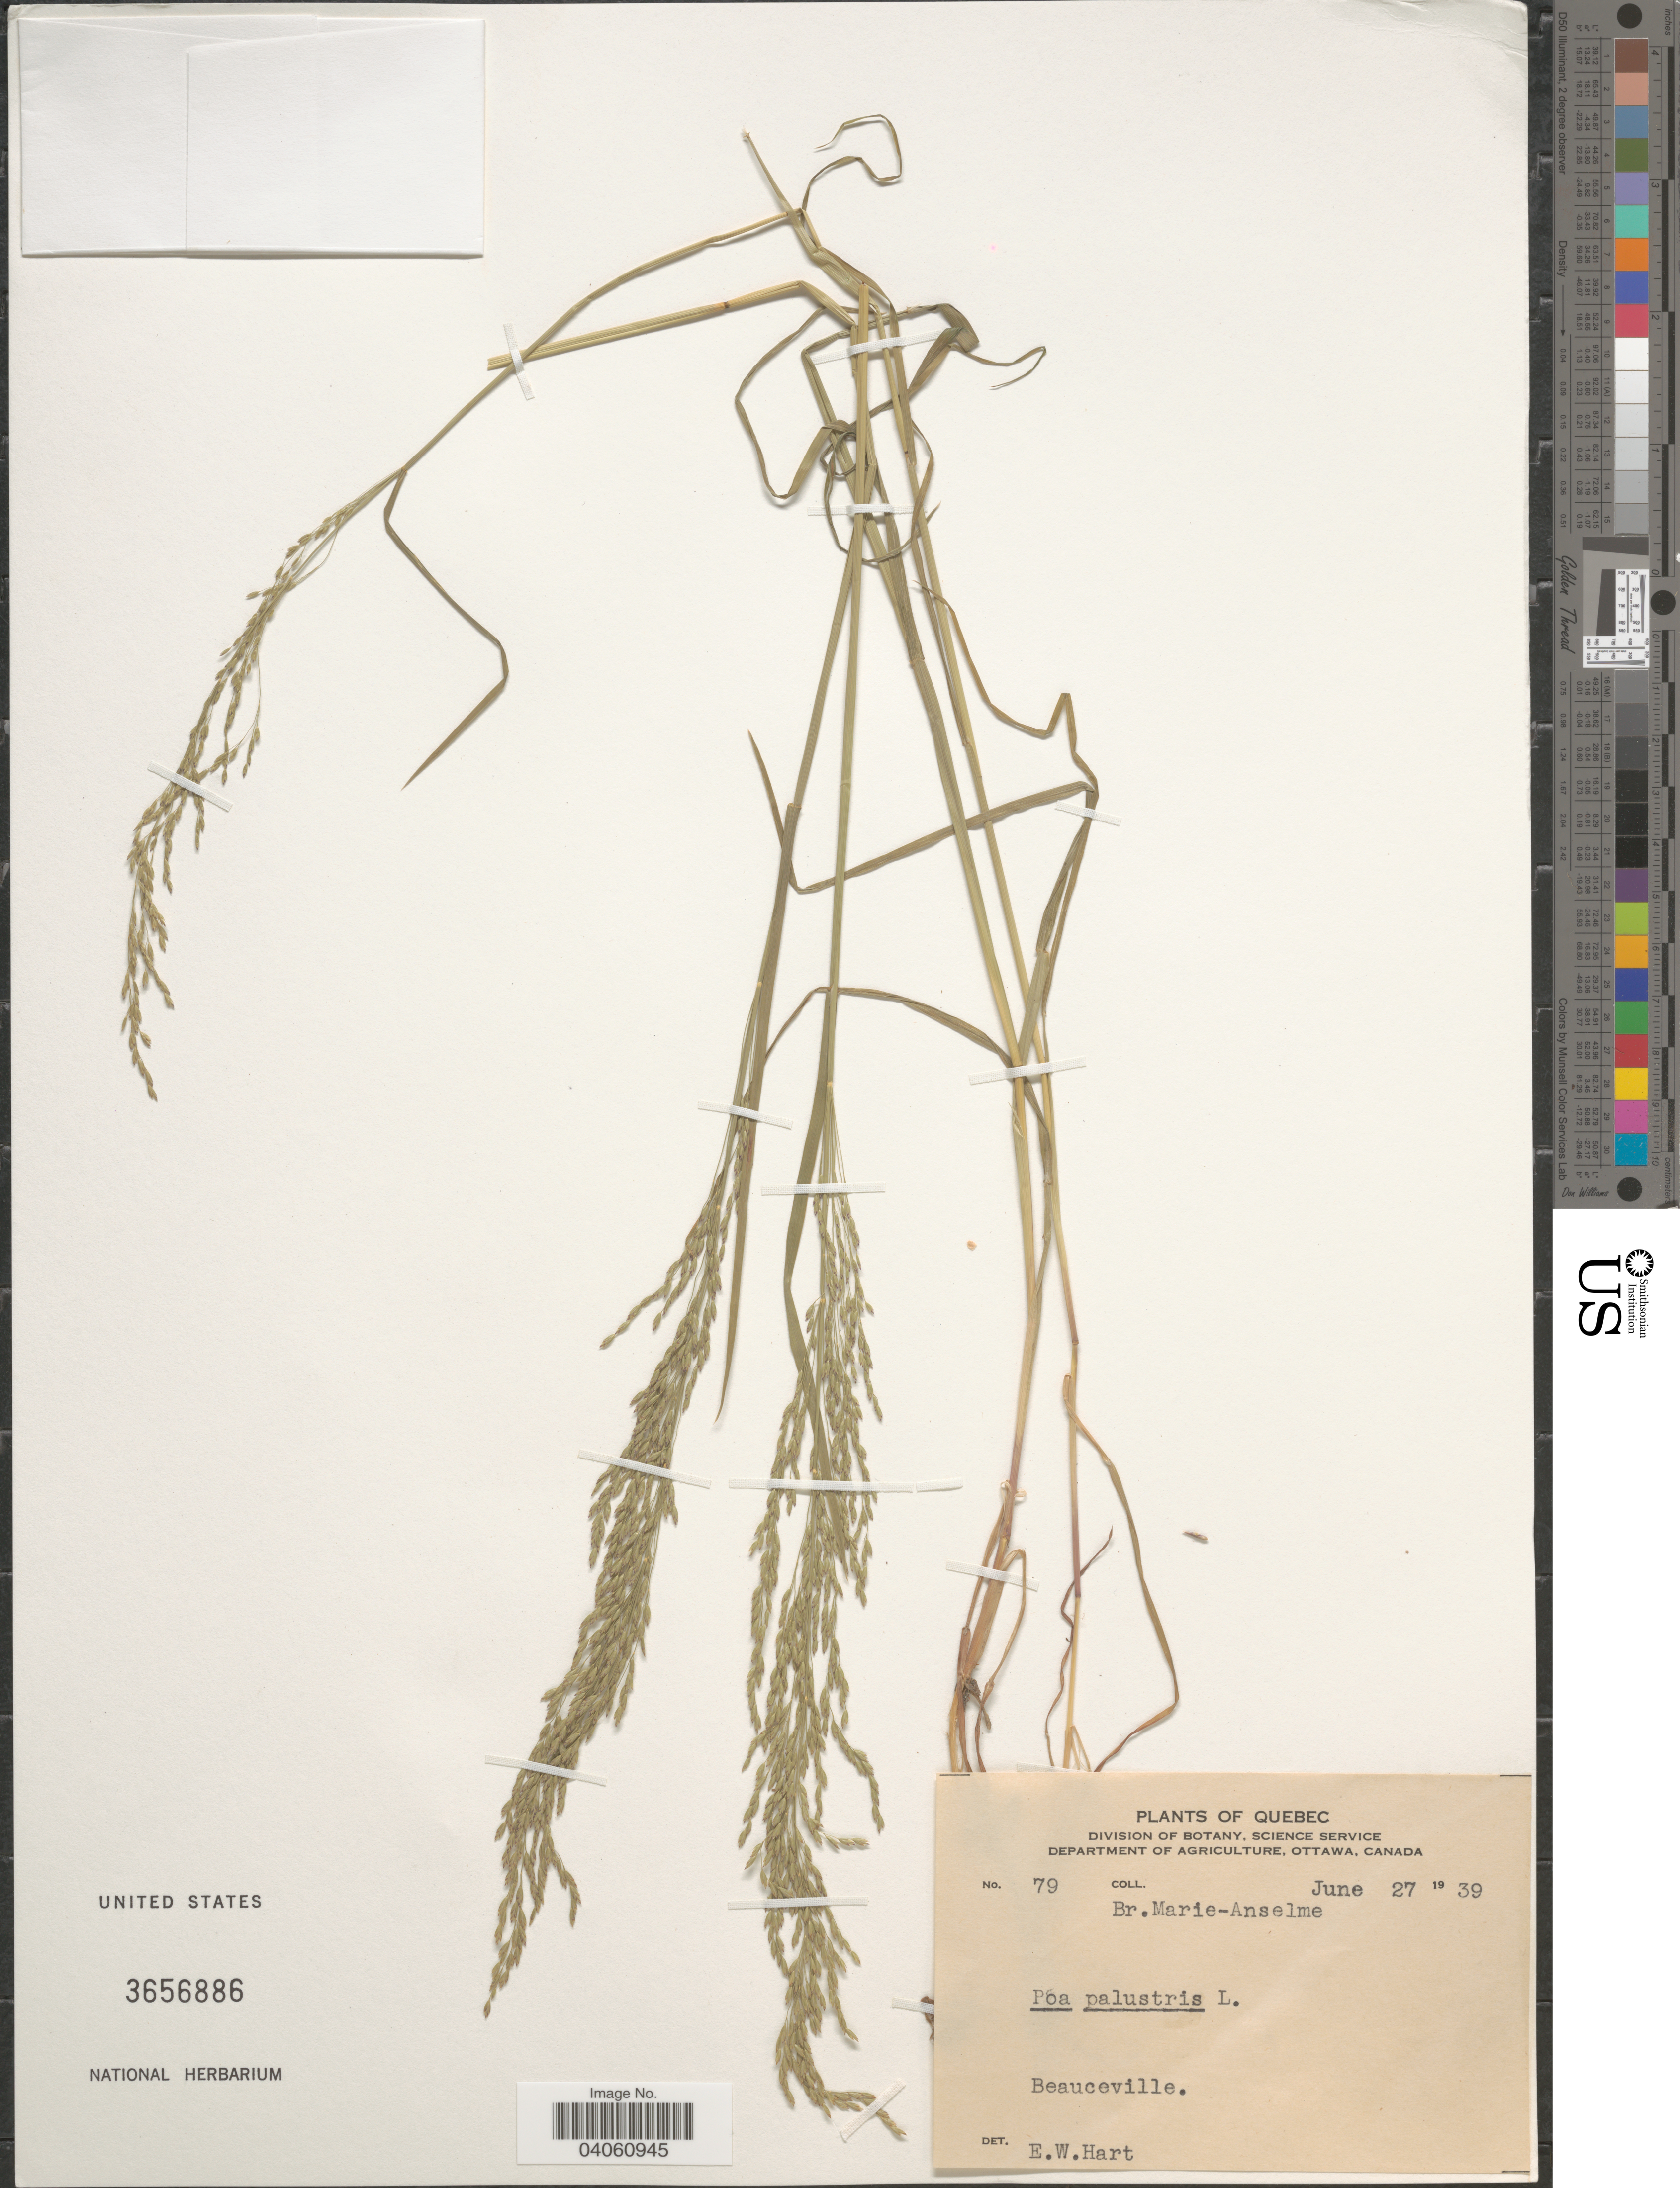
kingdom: Plantae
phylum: Tracheophyta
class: Liliopsida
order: Poales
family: Poaceae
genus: Poa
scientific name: Poa palustris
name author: L.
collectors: Marie-anselme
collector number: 79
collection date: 1939-06-27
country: Canada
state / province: Quebec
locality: Beauceville.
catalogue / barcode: US 3656886